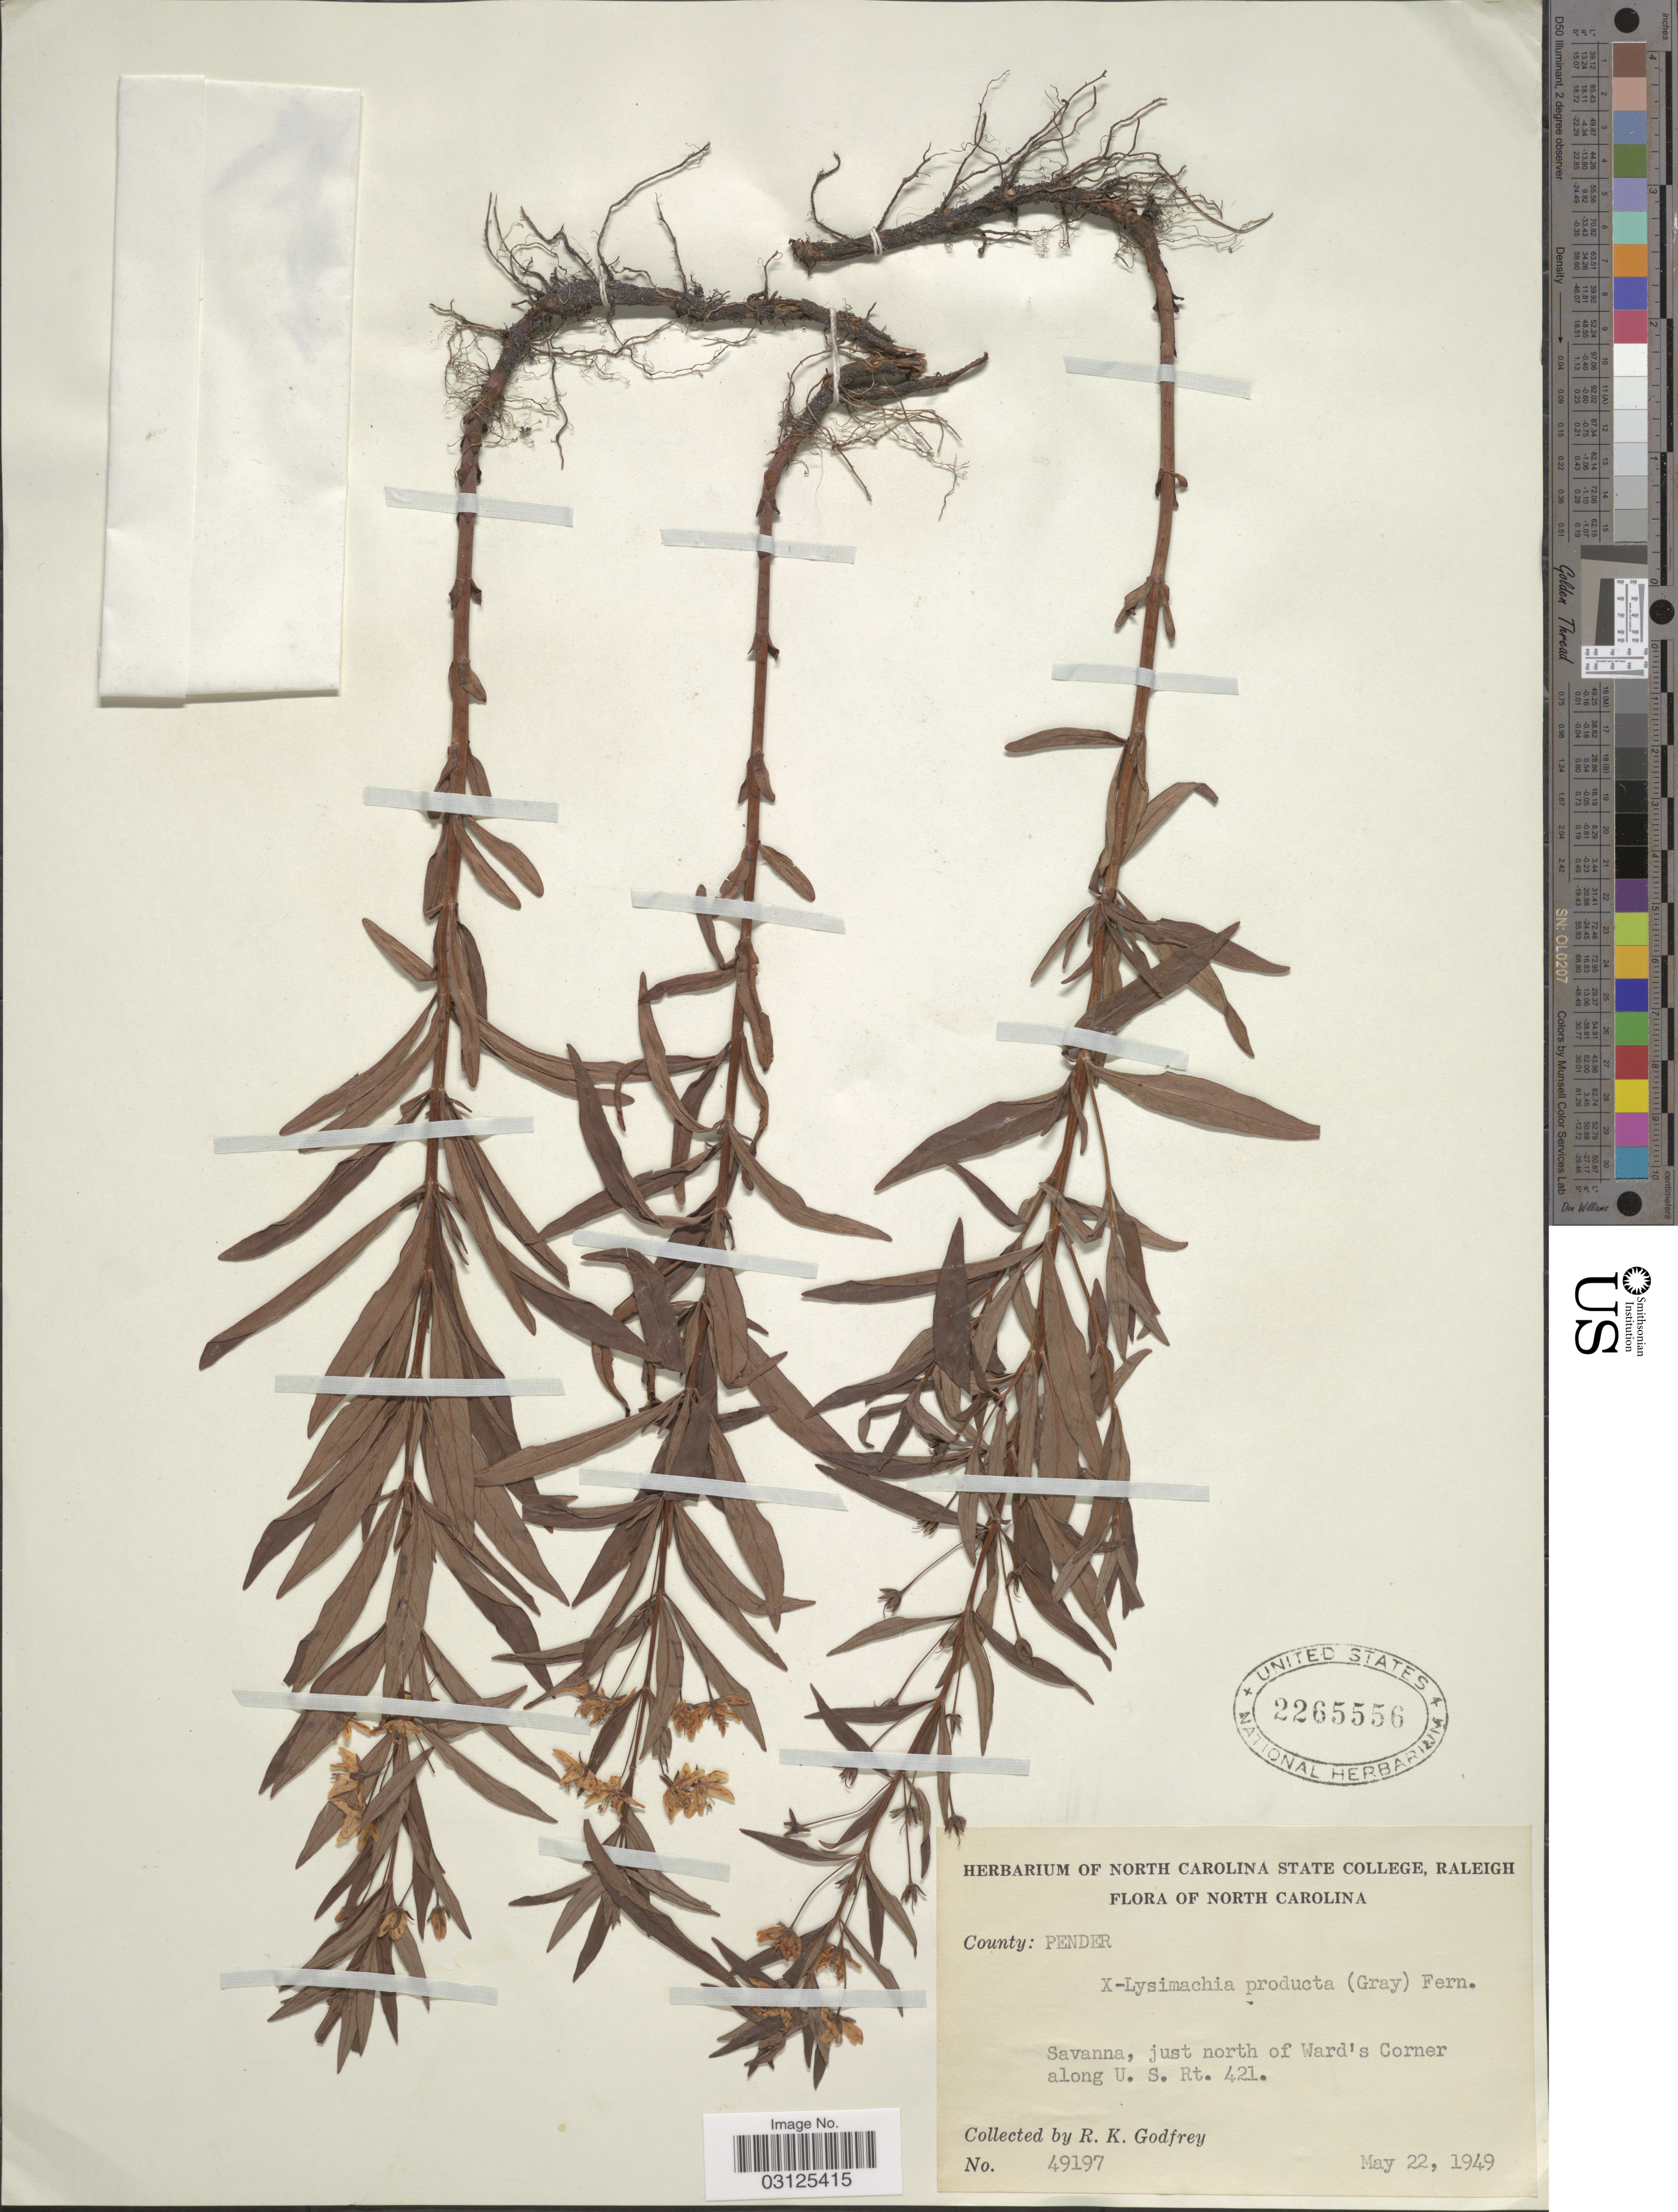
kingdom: Plantae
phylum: Tracheophyta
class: Magnoliopsida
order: Ericales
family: Primulaceae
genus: Lysimachia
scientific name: Lysimachia x producta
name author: (A. Gray) Fernald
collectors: R. K. Godfrey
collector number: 49197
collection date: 1949-05-22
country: United States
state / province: North Carolina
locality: County: Pender, Savanna, just north of Ward's Corner along U.S. Rt. 421.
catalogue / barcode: US 2265556